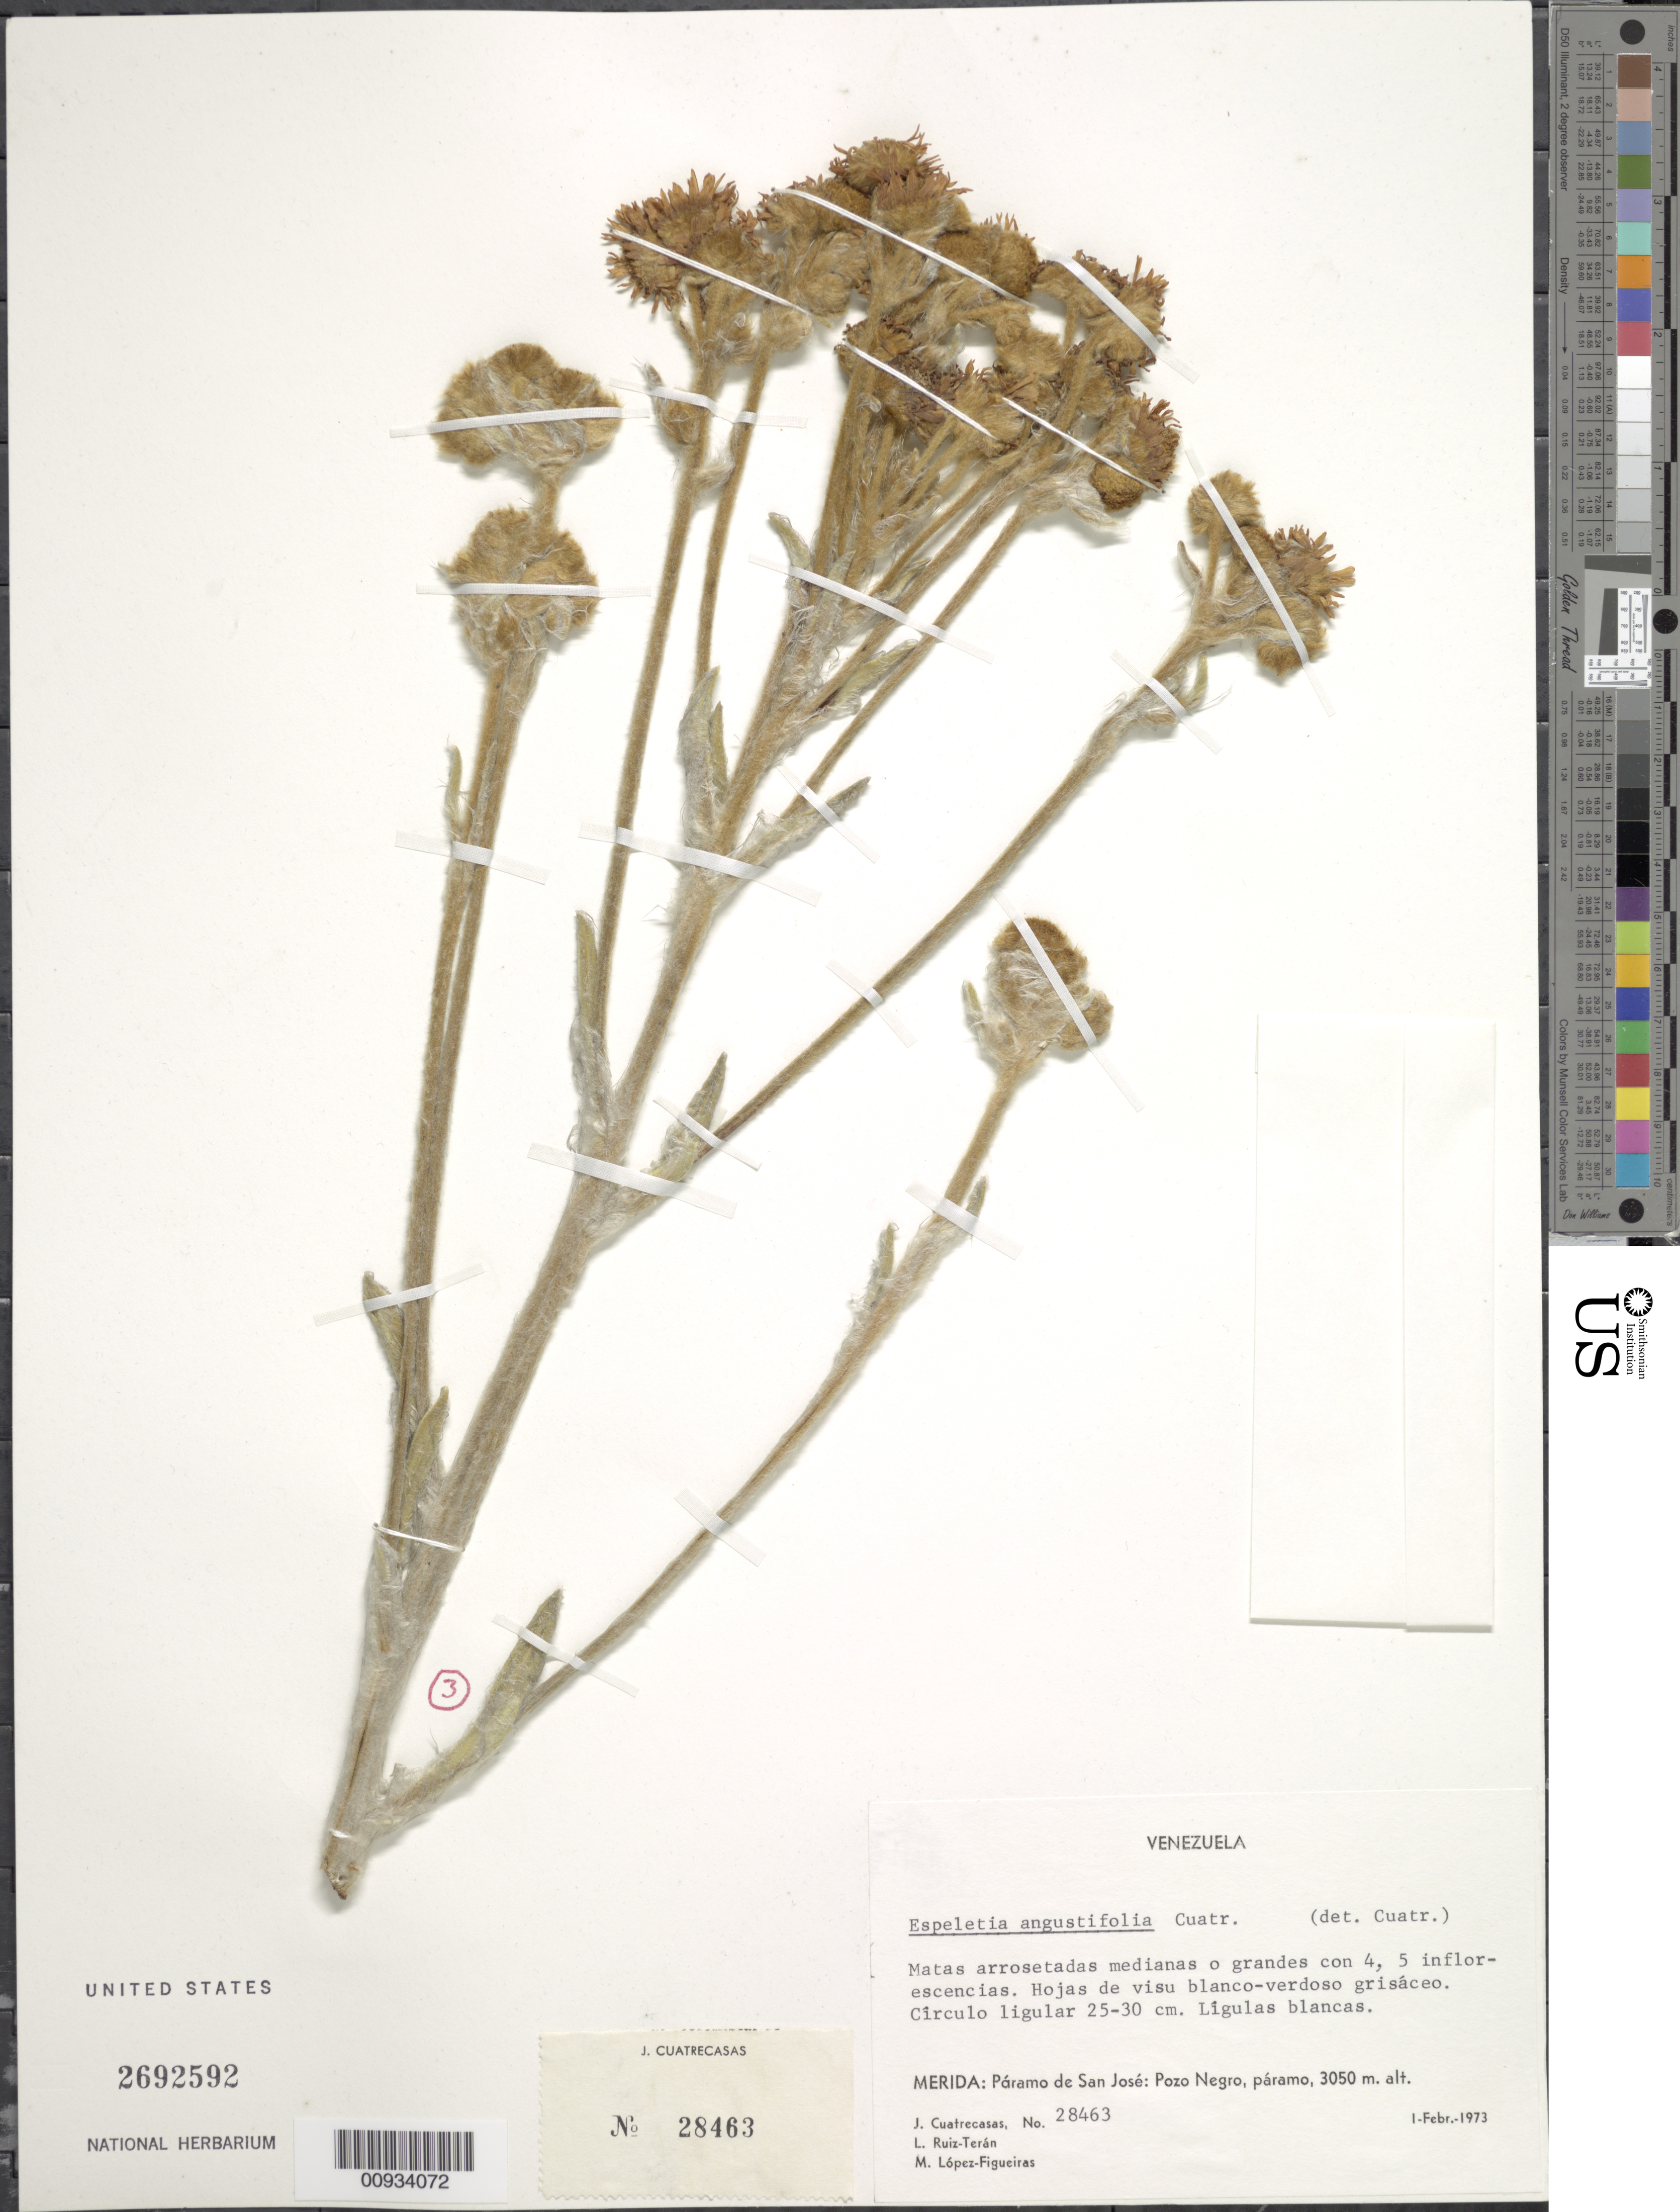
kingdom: Plantae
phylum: Tracheophyta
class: Magnoliopsida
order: Asterales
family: Asteraceae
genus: Espeletiopsis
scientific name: Espeletiopsis angustifolia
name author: (Cuatrec.) Cuatrec.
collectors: J. Cuatrecasas, L. E. Ruíz-Terán & M. López Figueiras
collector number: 28463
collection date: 1973-02-01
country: Venezuela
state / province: Mérida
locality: Páramo de San José. Pozo Negro.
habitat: Páramo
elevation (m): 3050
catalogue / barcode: US 2692592